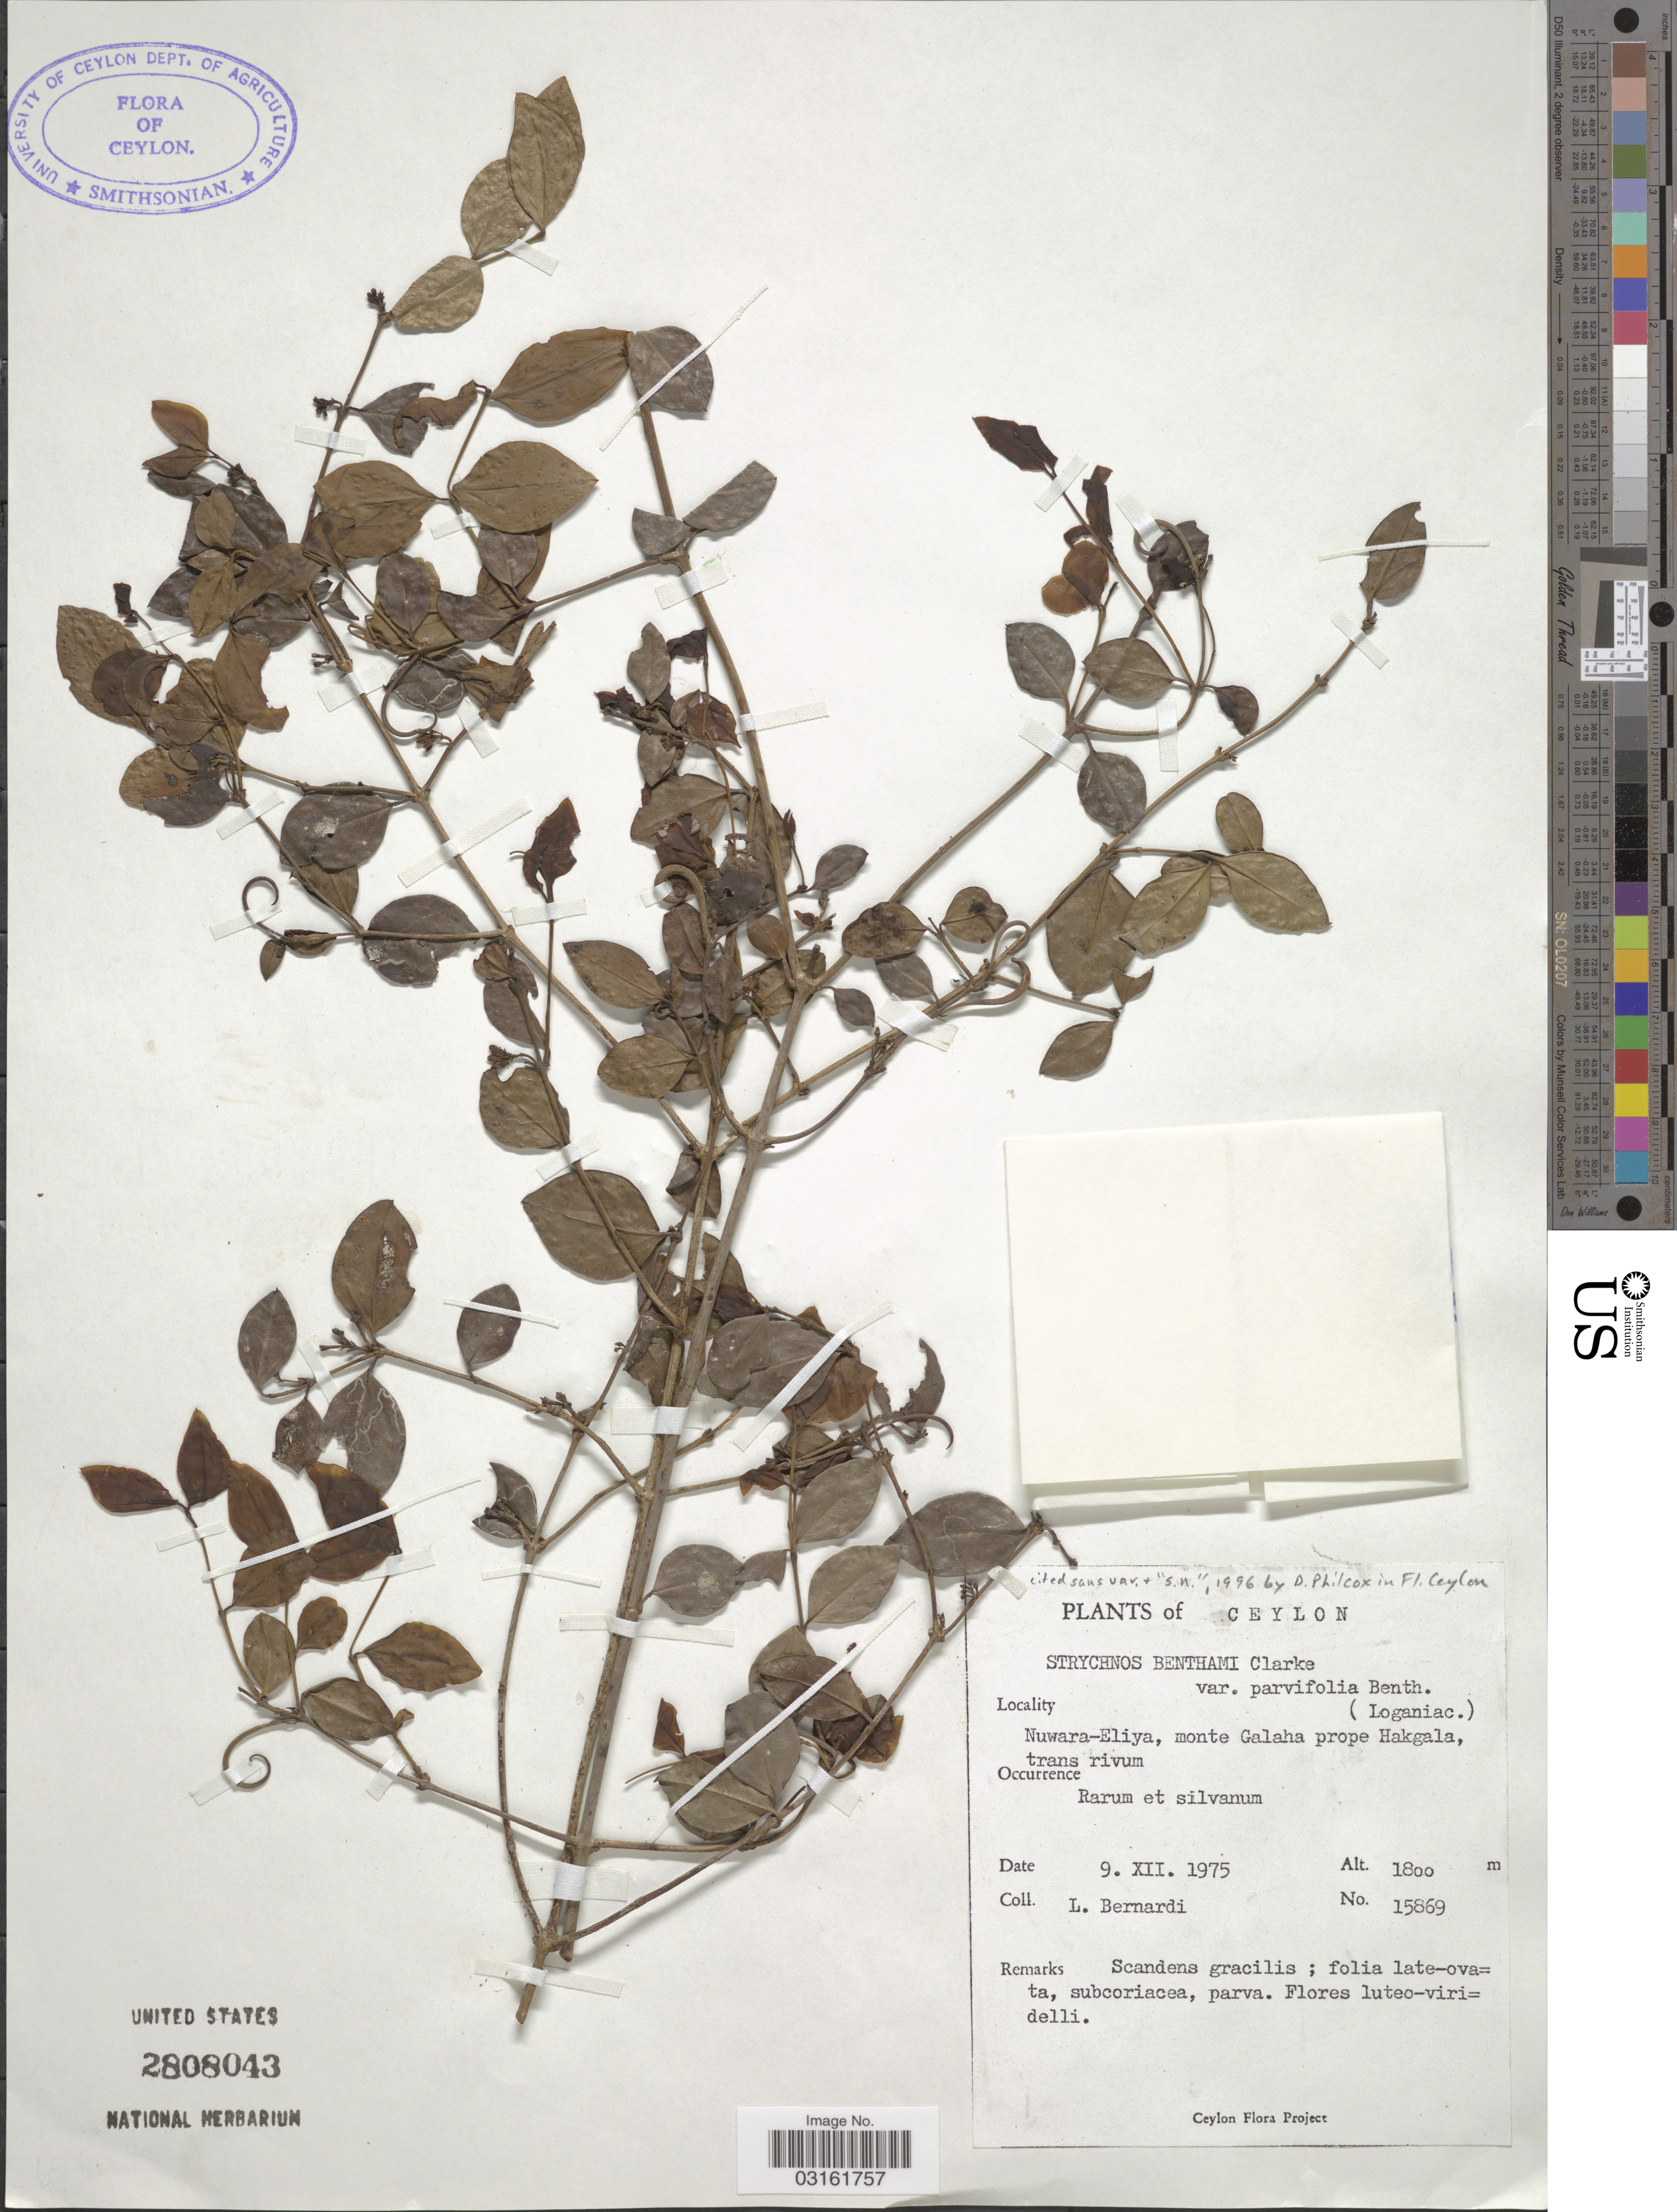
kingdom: Plantae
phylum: Tracheophyta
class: Magnoliopsida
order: Gentianales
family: Loganiaceae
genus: Strychnos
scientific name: Strychnos benthami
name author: C.B. Clarke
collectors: L. Bernardi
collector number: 15869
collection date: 1975-12-09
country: Sri Lanka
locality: Ceylon. Nuwara-Eliya, monte Galaha prope Hakgala, trans rivum.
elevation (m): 1800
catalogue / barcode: US 2808043